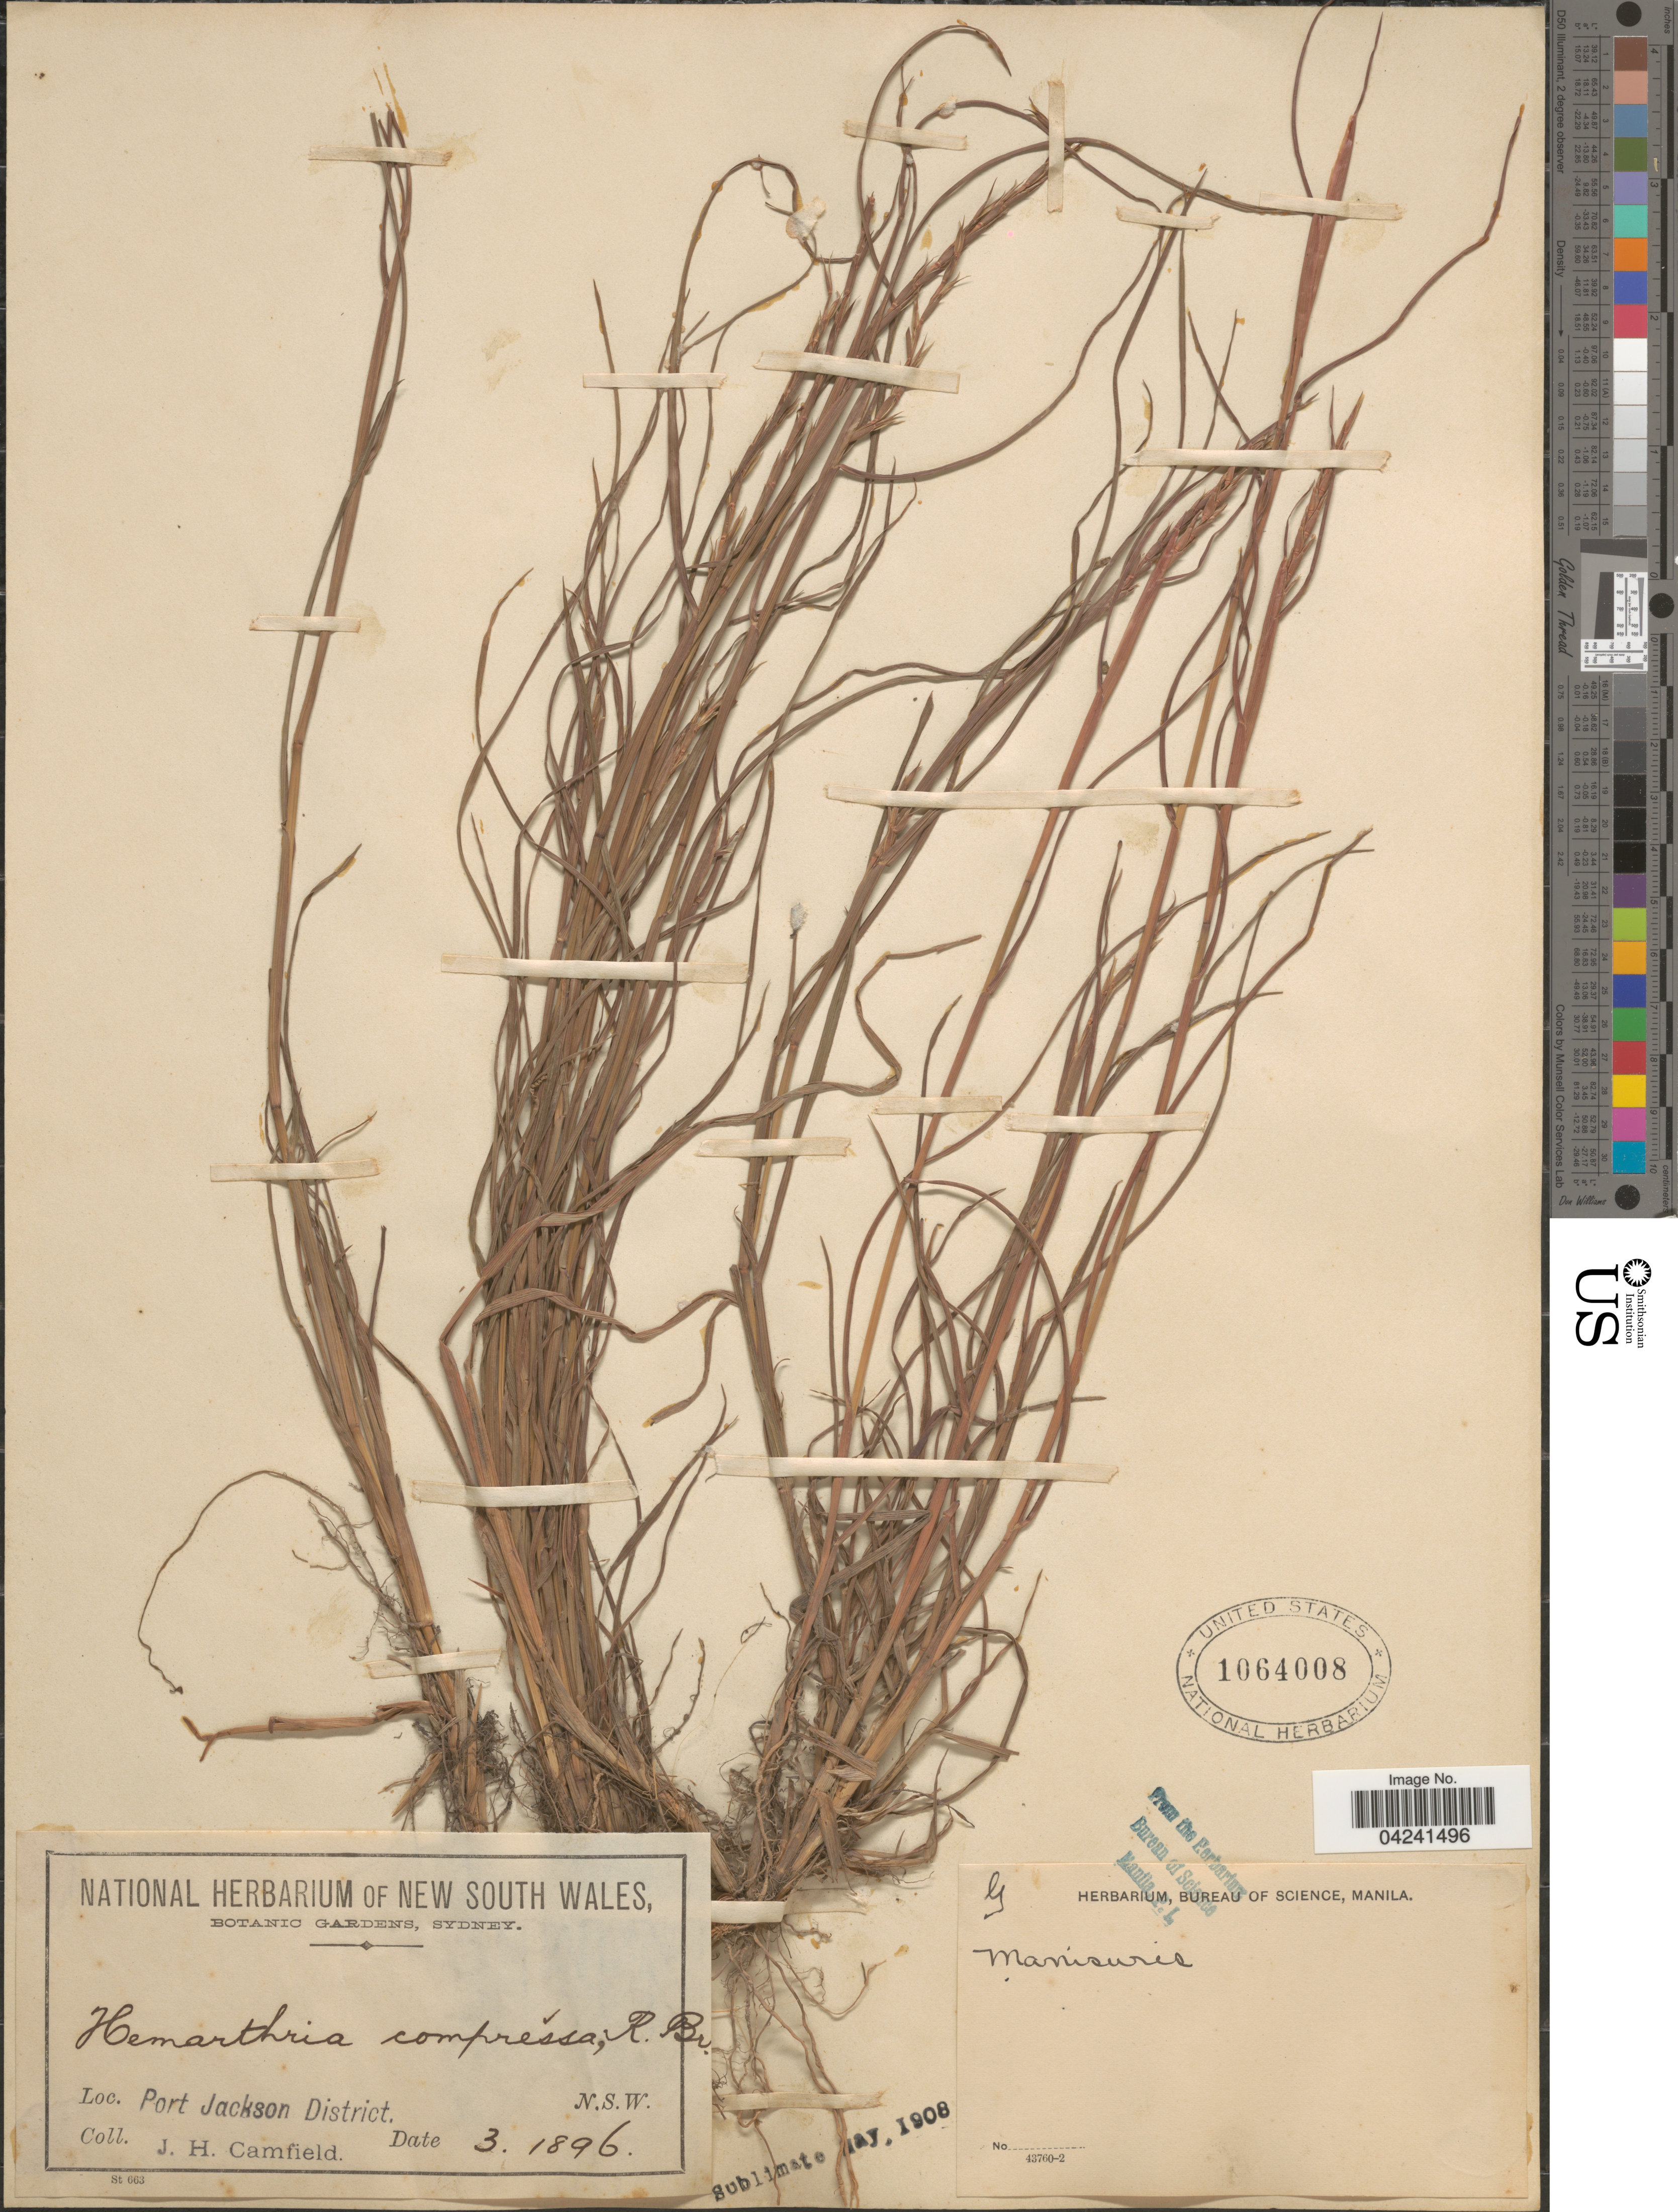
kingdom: Plantae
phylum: Tracheophyta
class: Liliopsida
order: Poales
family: Poaceae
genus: Hemarthria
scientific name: Hemarthria altissima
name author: (Poir.) Stapf & C. E. Hubb.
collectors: J. Camfield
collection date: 1896-03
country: Australia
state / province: New South Wales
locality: Port Jackson District.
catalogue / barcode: US 1064008